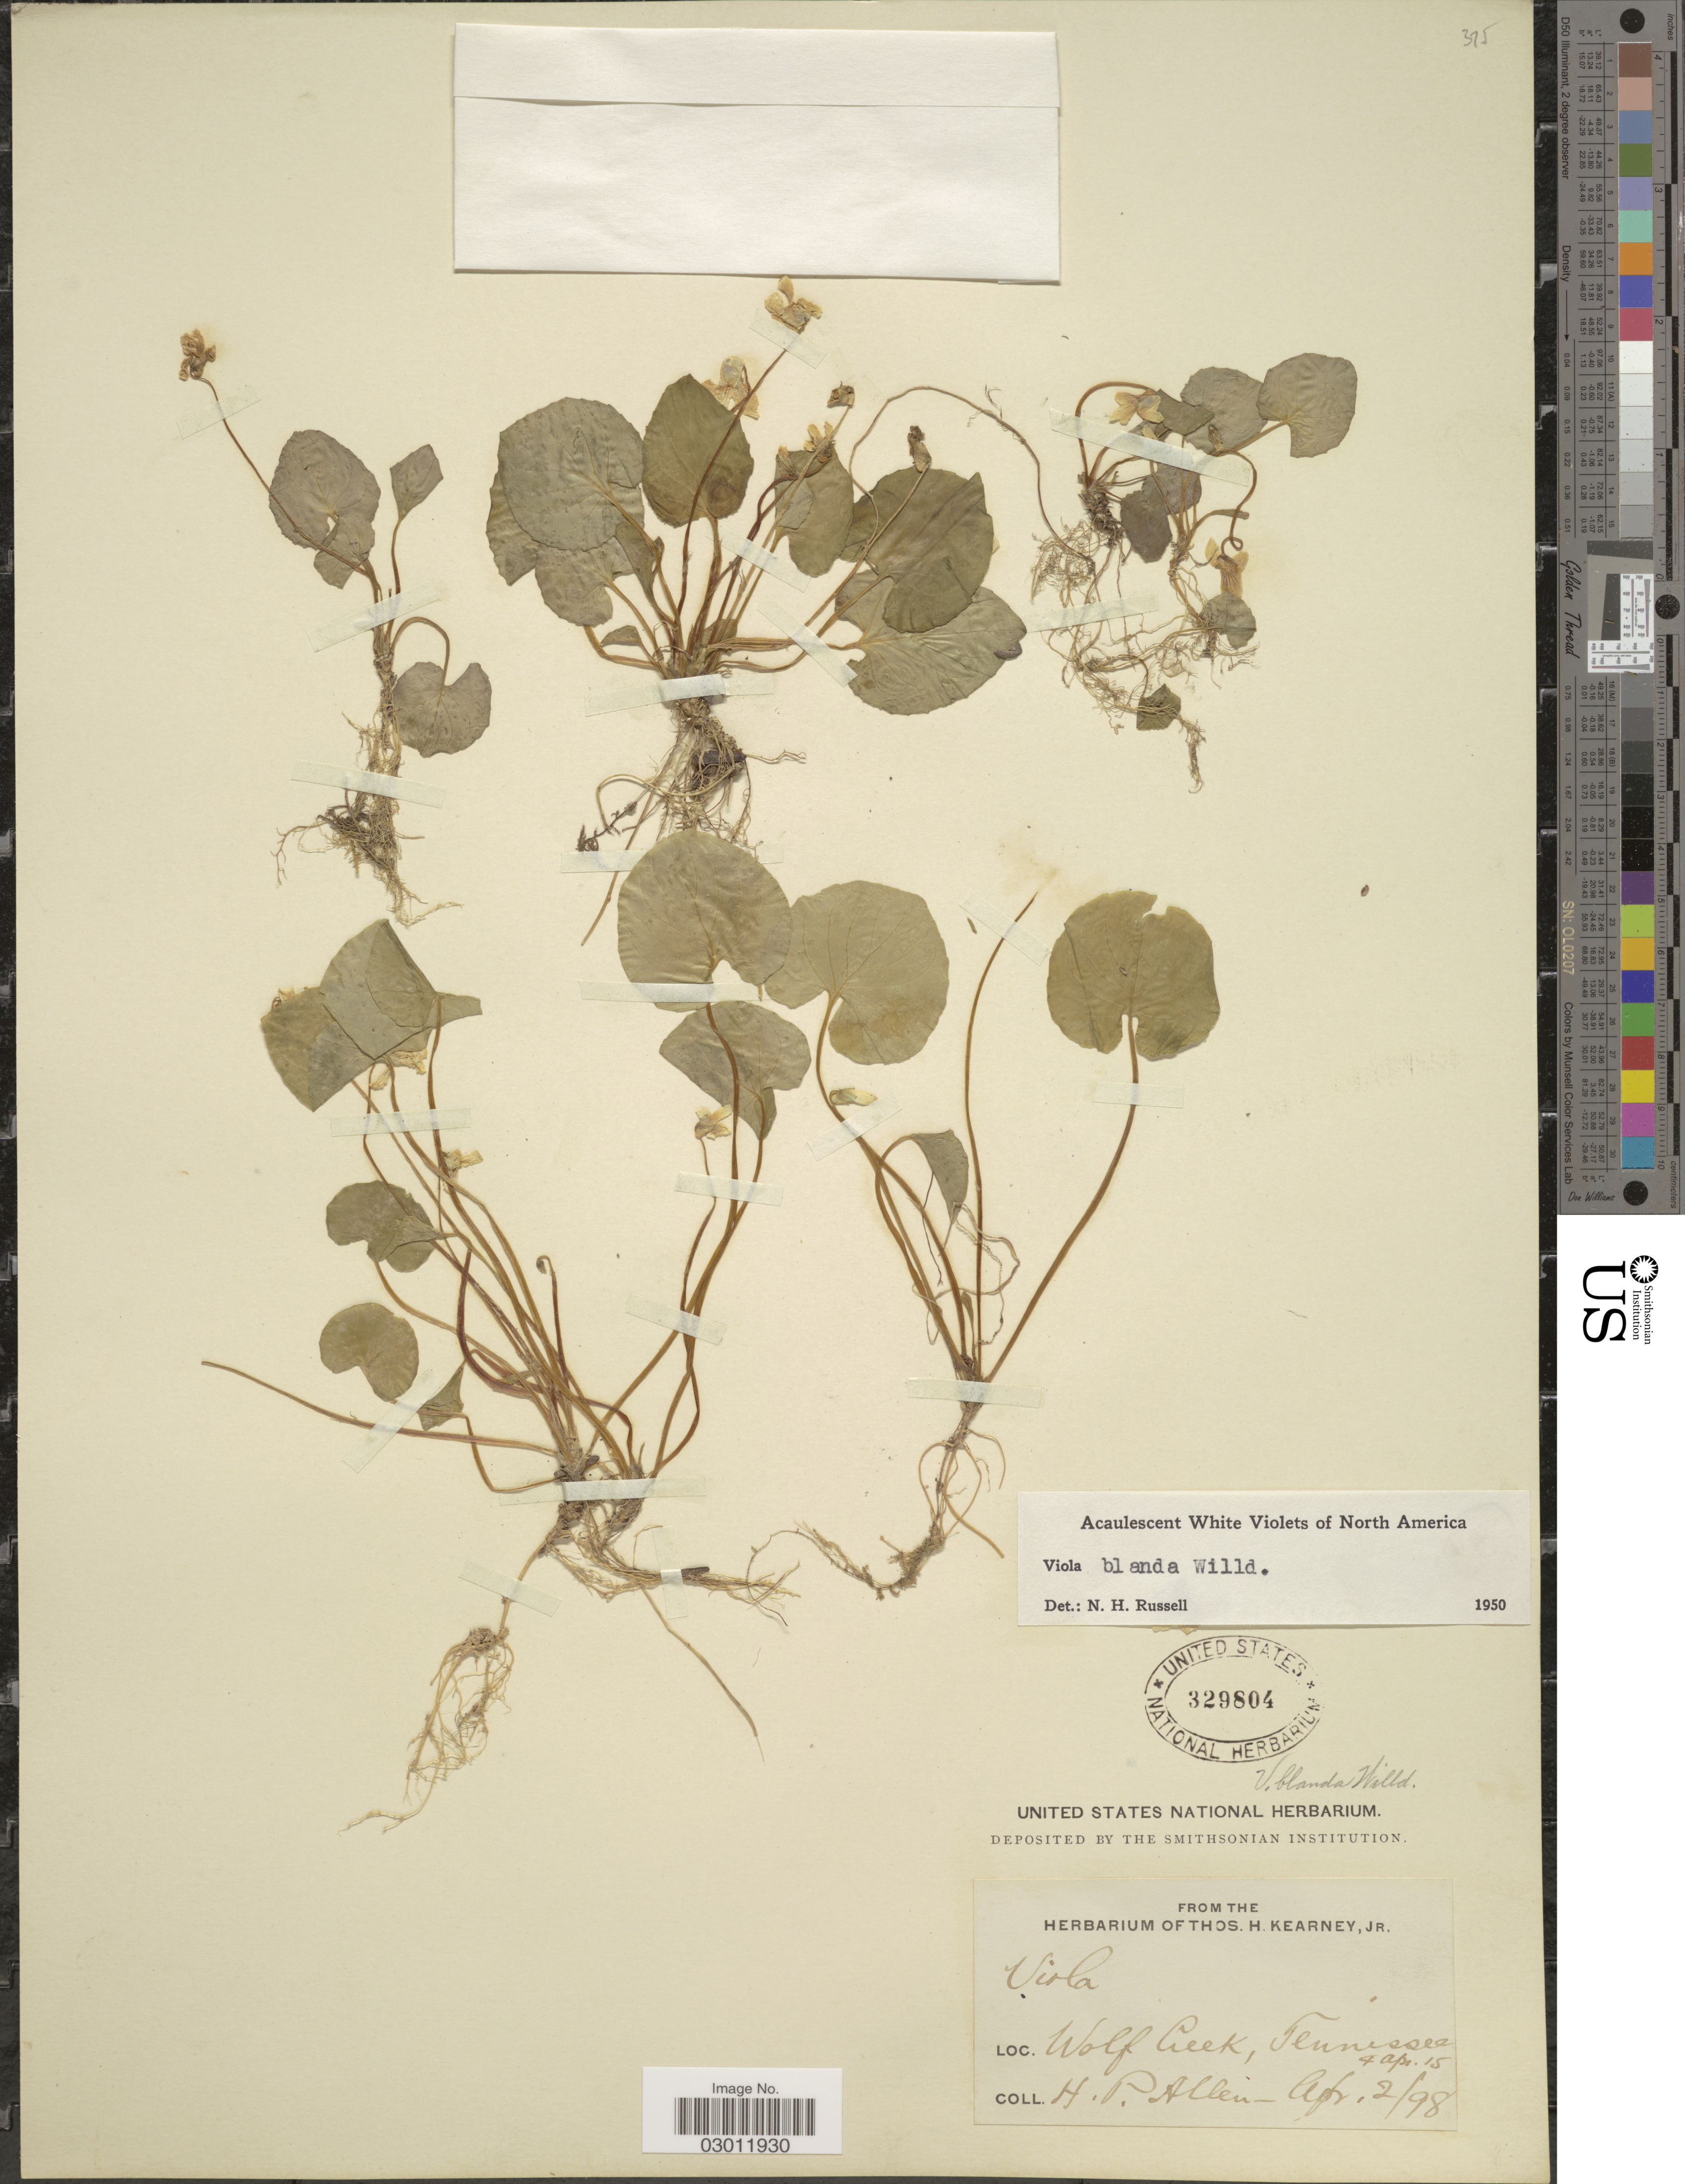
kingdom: Plantae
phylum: Tracheophyta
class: Magnoliopsida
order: Malpighiales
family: Violaceae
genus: Viola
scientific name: Viola blanda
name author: Willd.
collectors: H. P. Allen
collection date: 1898-04-02/1898-04-15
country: United States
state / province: Tennessee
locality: Wolf Creek.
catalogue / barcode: US 329804